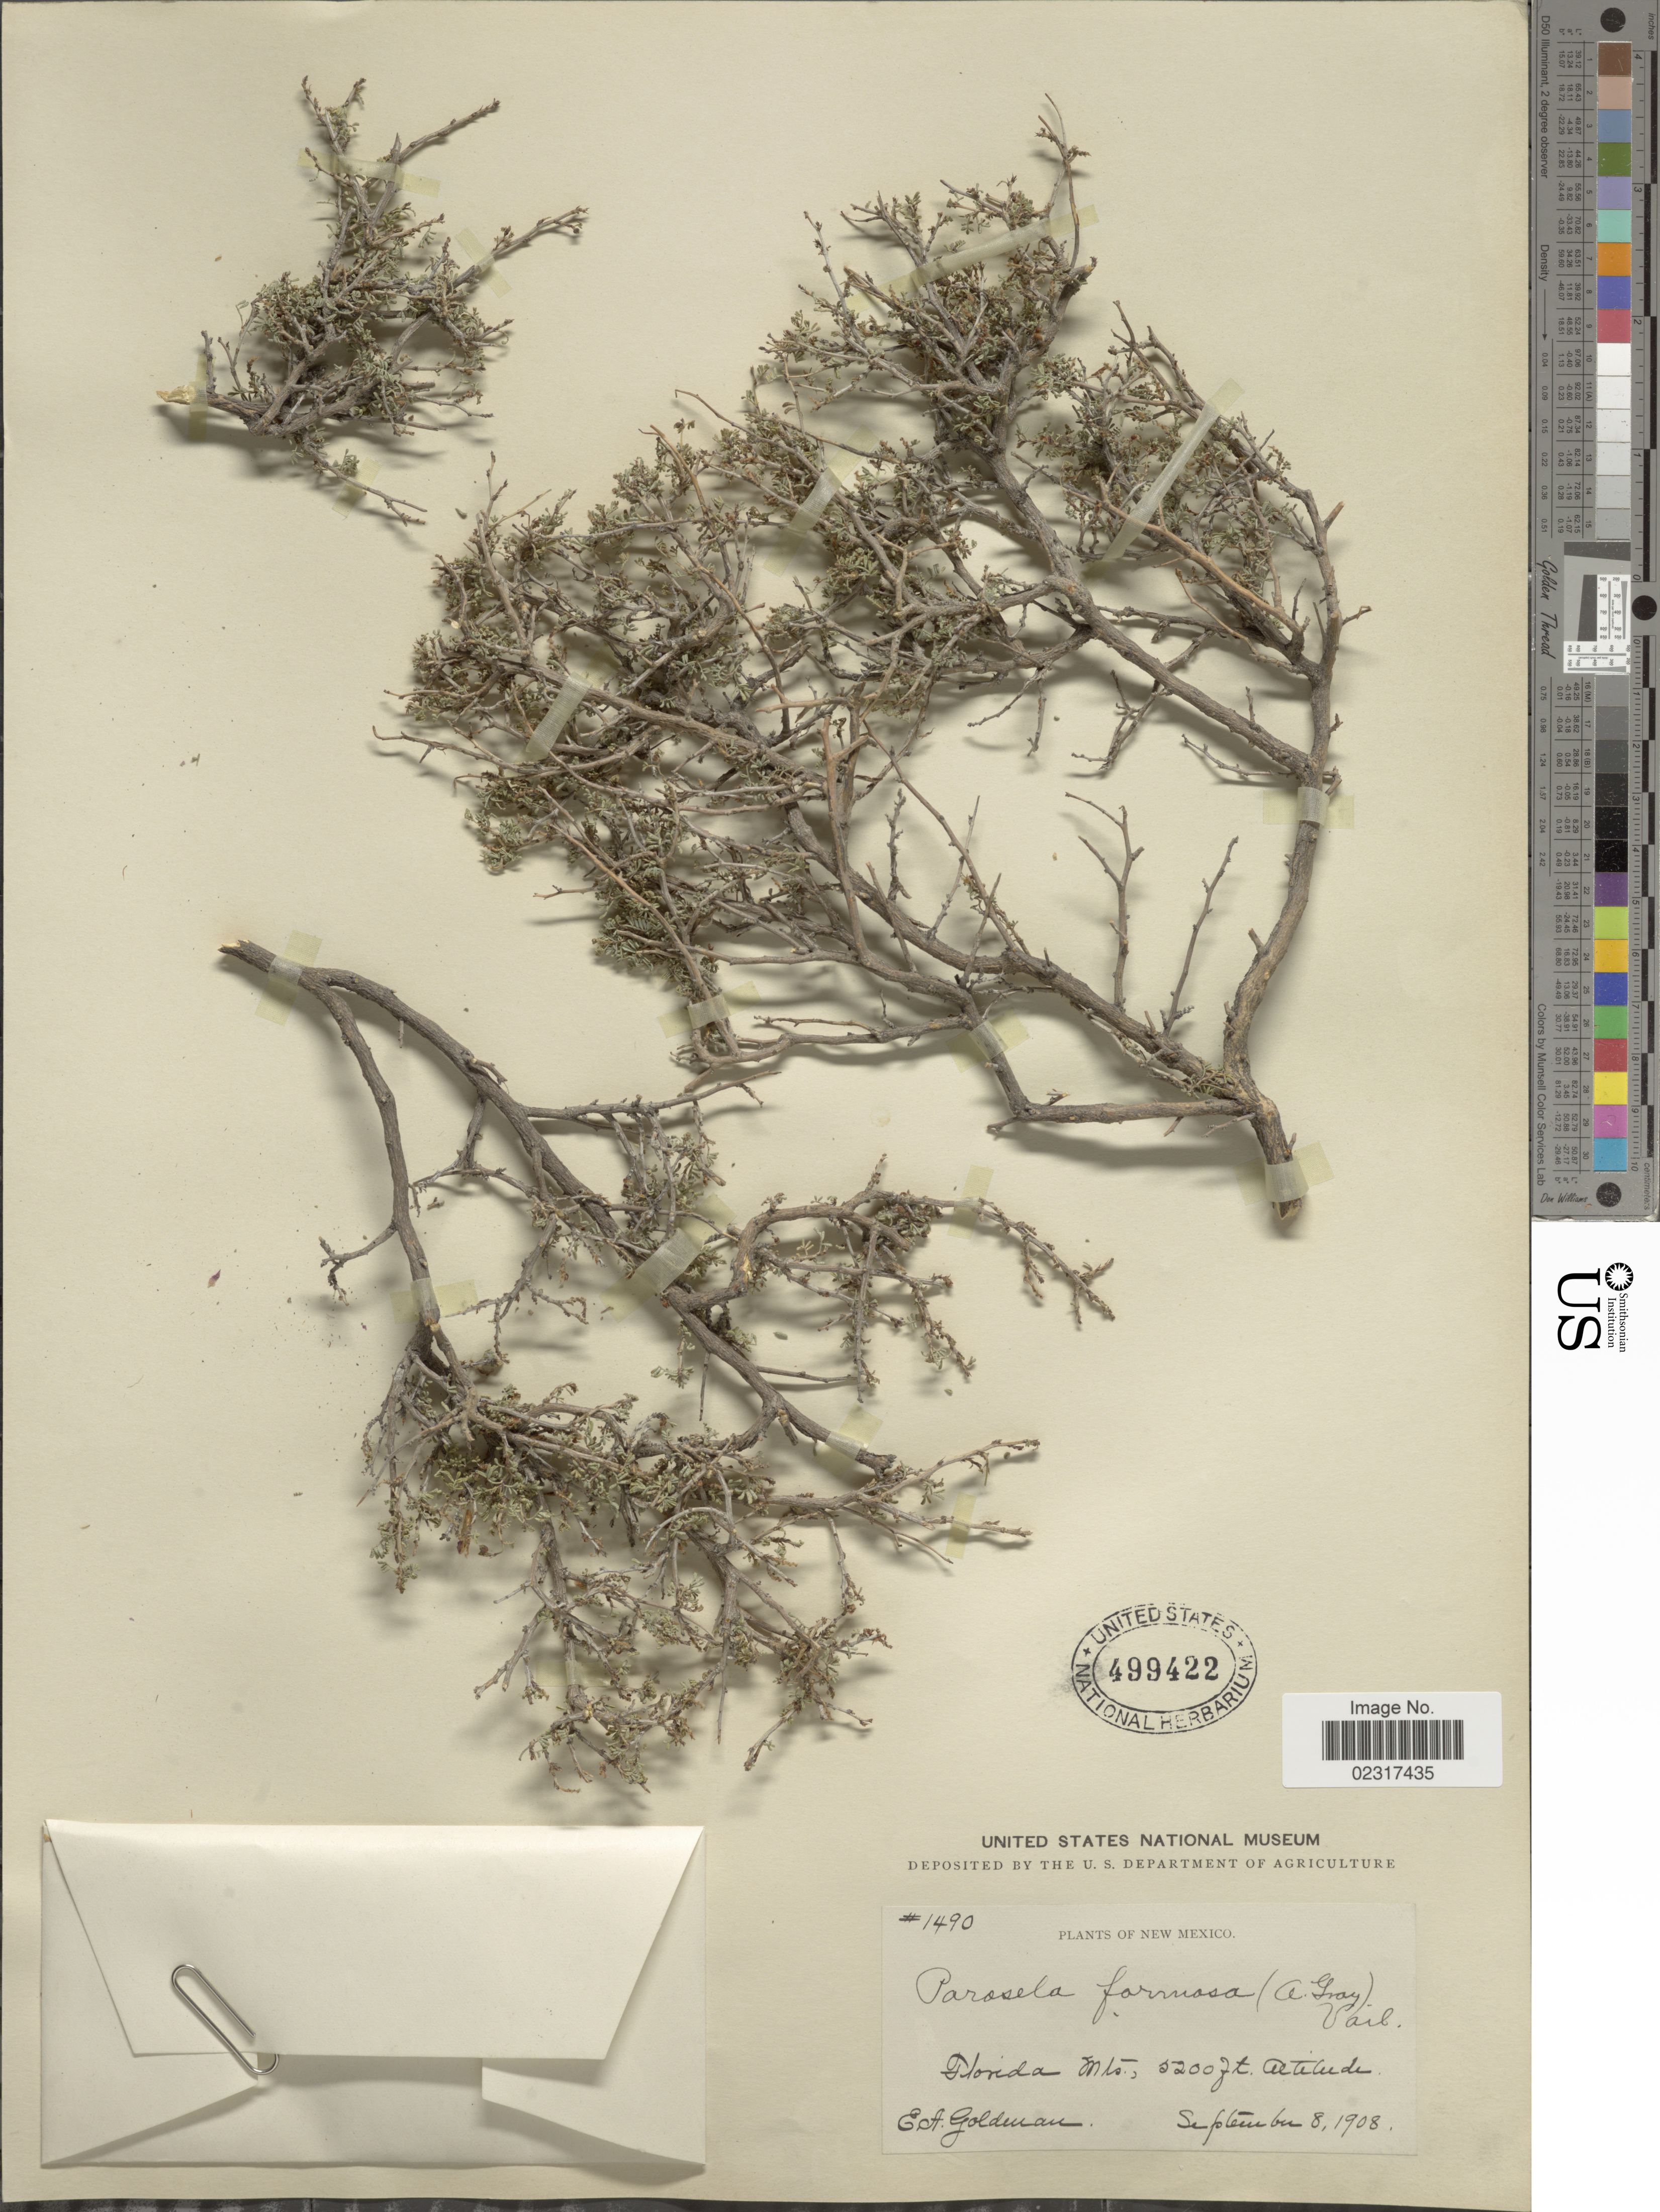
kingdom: Plantae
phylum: Tracheophyta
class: Magnoliopsida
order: Fabales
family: Fabaceae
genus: Dalea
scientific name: Dalea formosa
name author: Torr.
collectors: E. A. Goldman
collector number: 1490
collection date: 1908-09-08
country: United States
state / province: New Mexico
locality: Florida Mts.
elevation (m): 1585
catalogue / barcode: US 499422